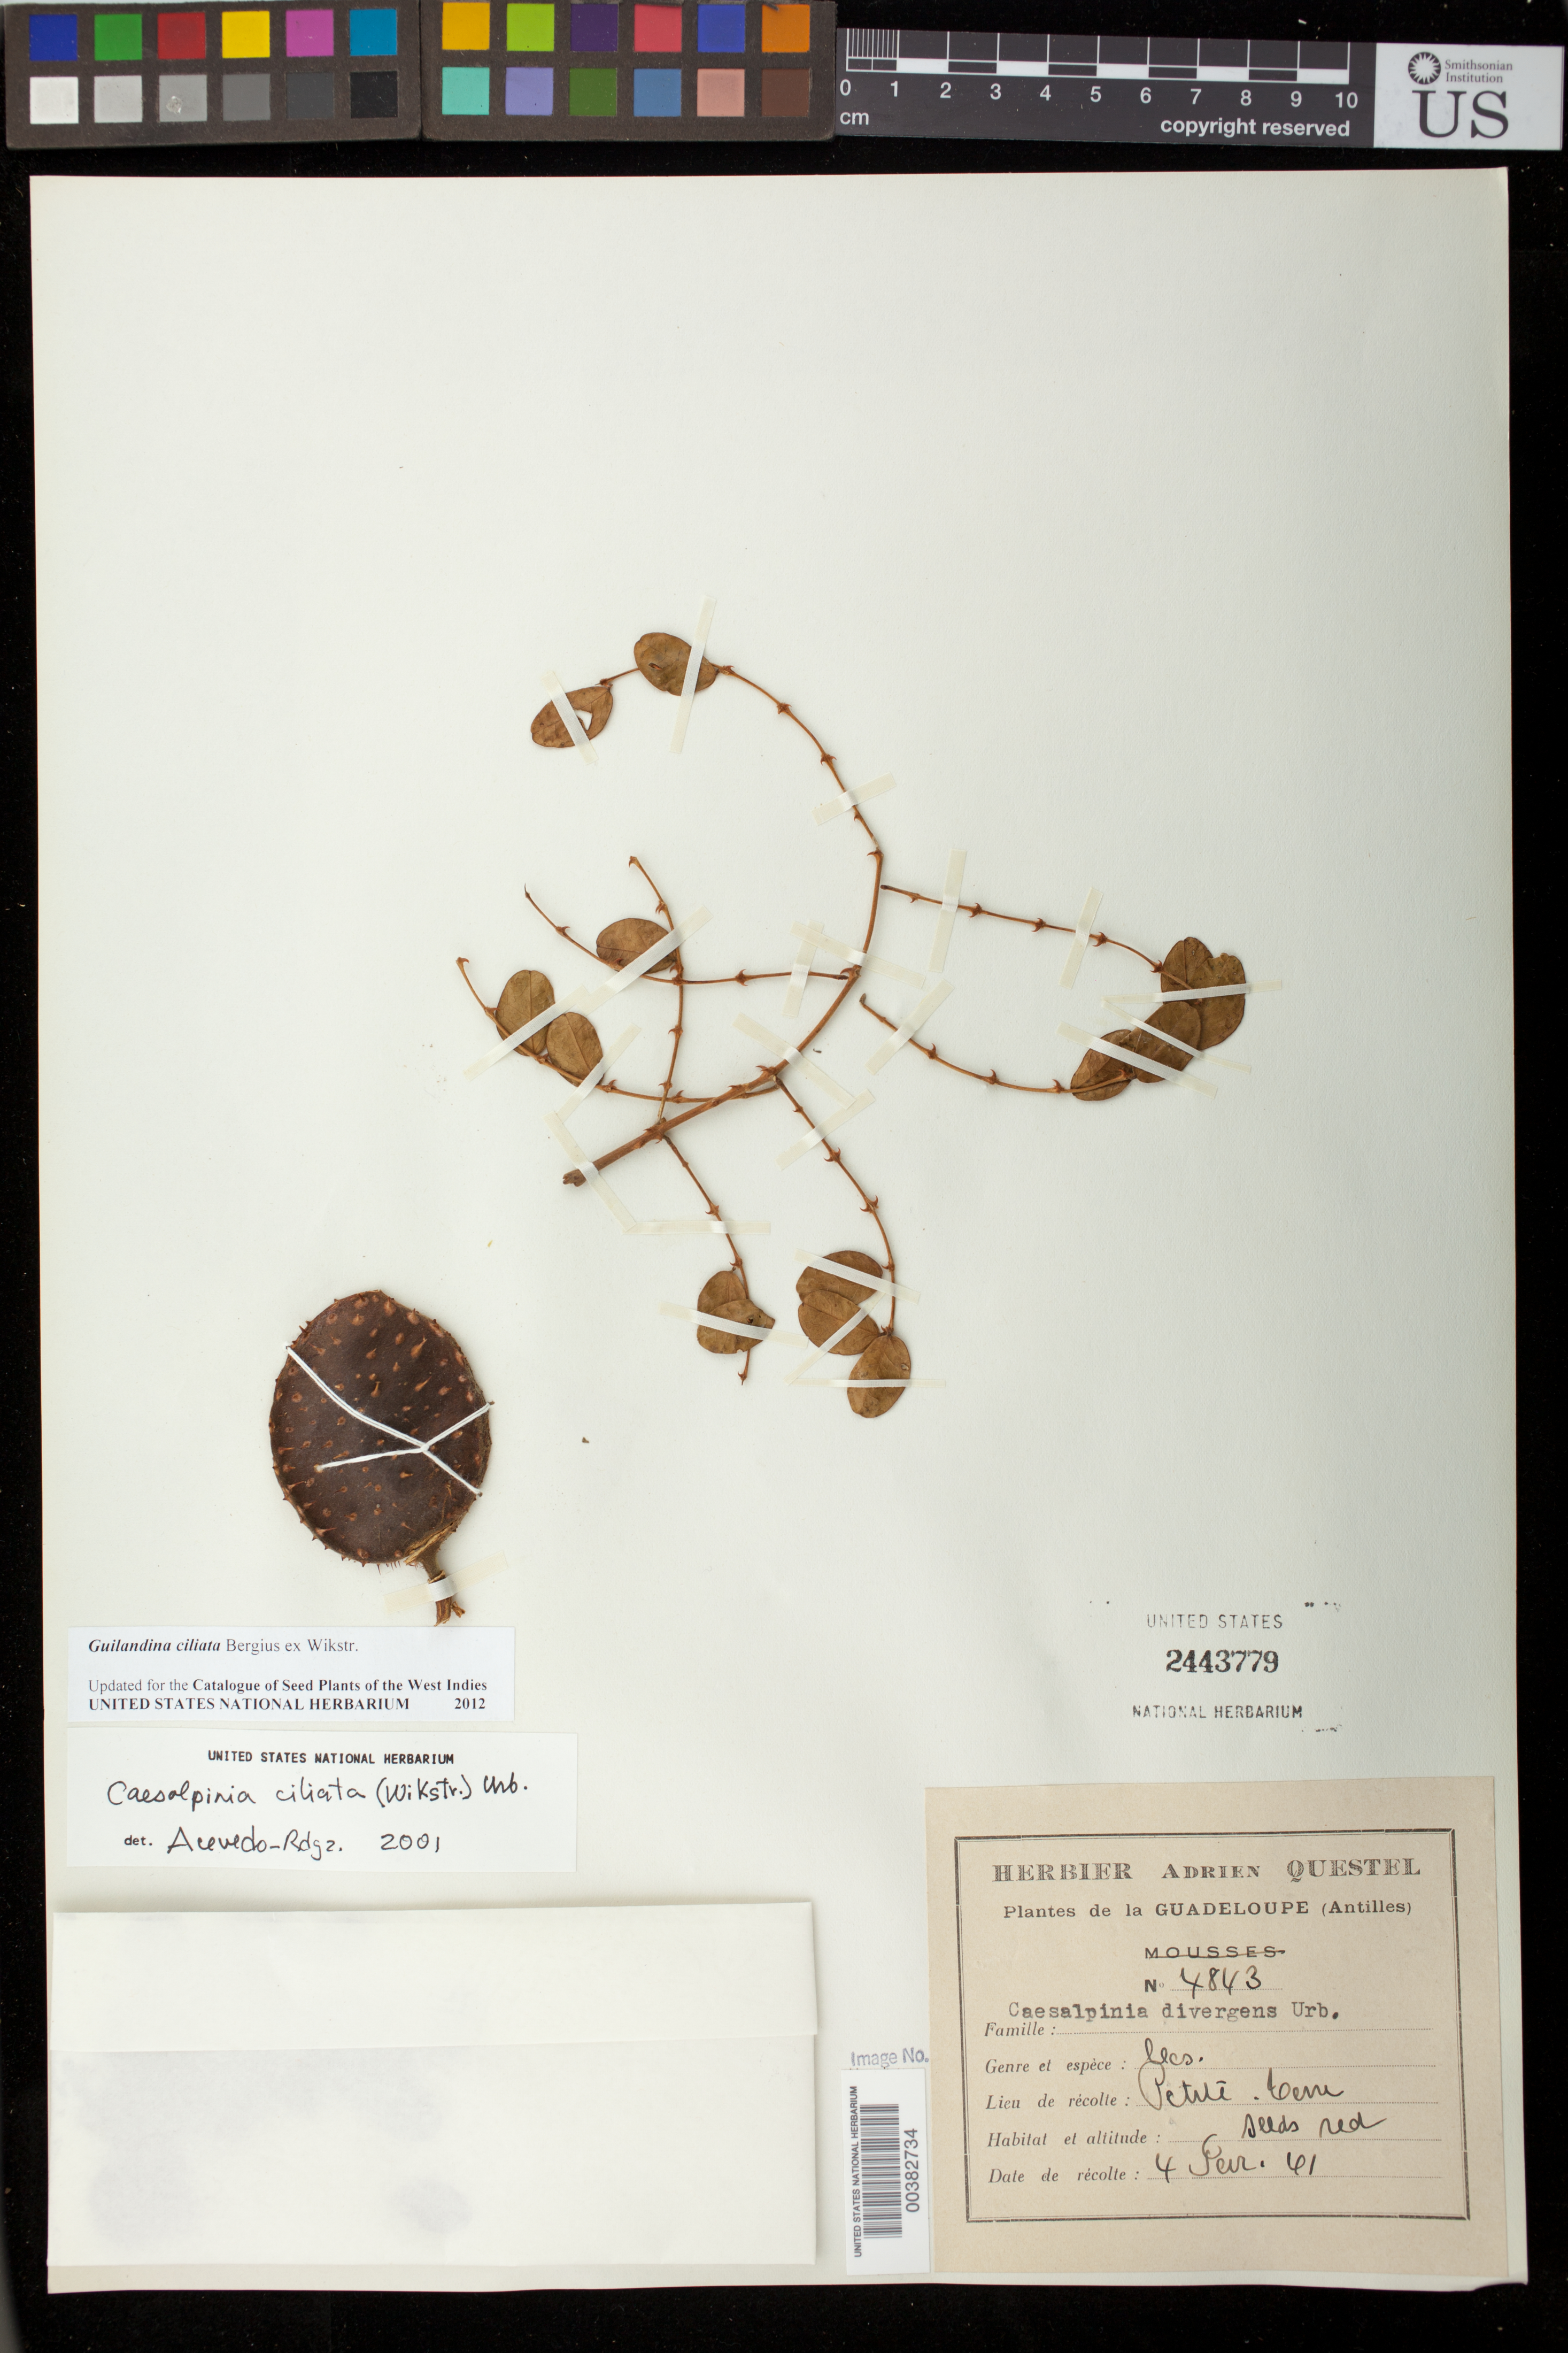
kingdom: Plantae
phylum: Tracheophyta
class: Magnoliopsida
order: Fabales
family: Fabaceae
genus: Guilandina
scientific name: Guilandina ciliata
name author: Bergius ex Wikstr.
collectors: A. Questel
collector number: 4843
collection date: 1941-02-04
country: Guadeloupe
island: Petite Terre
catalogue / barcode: US 2443779